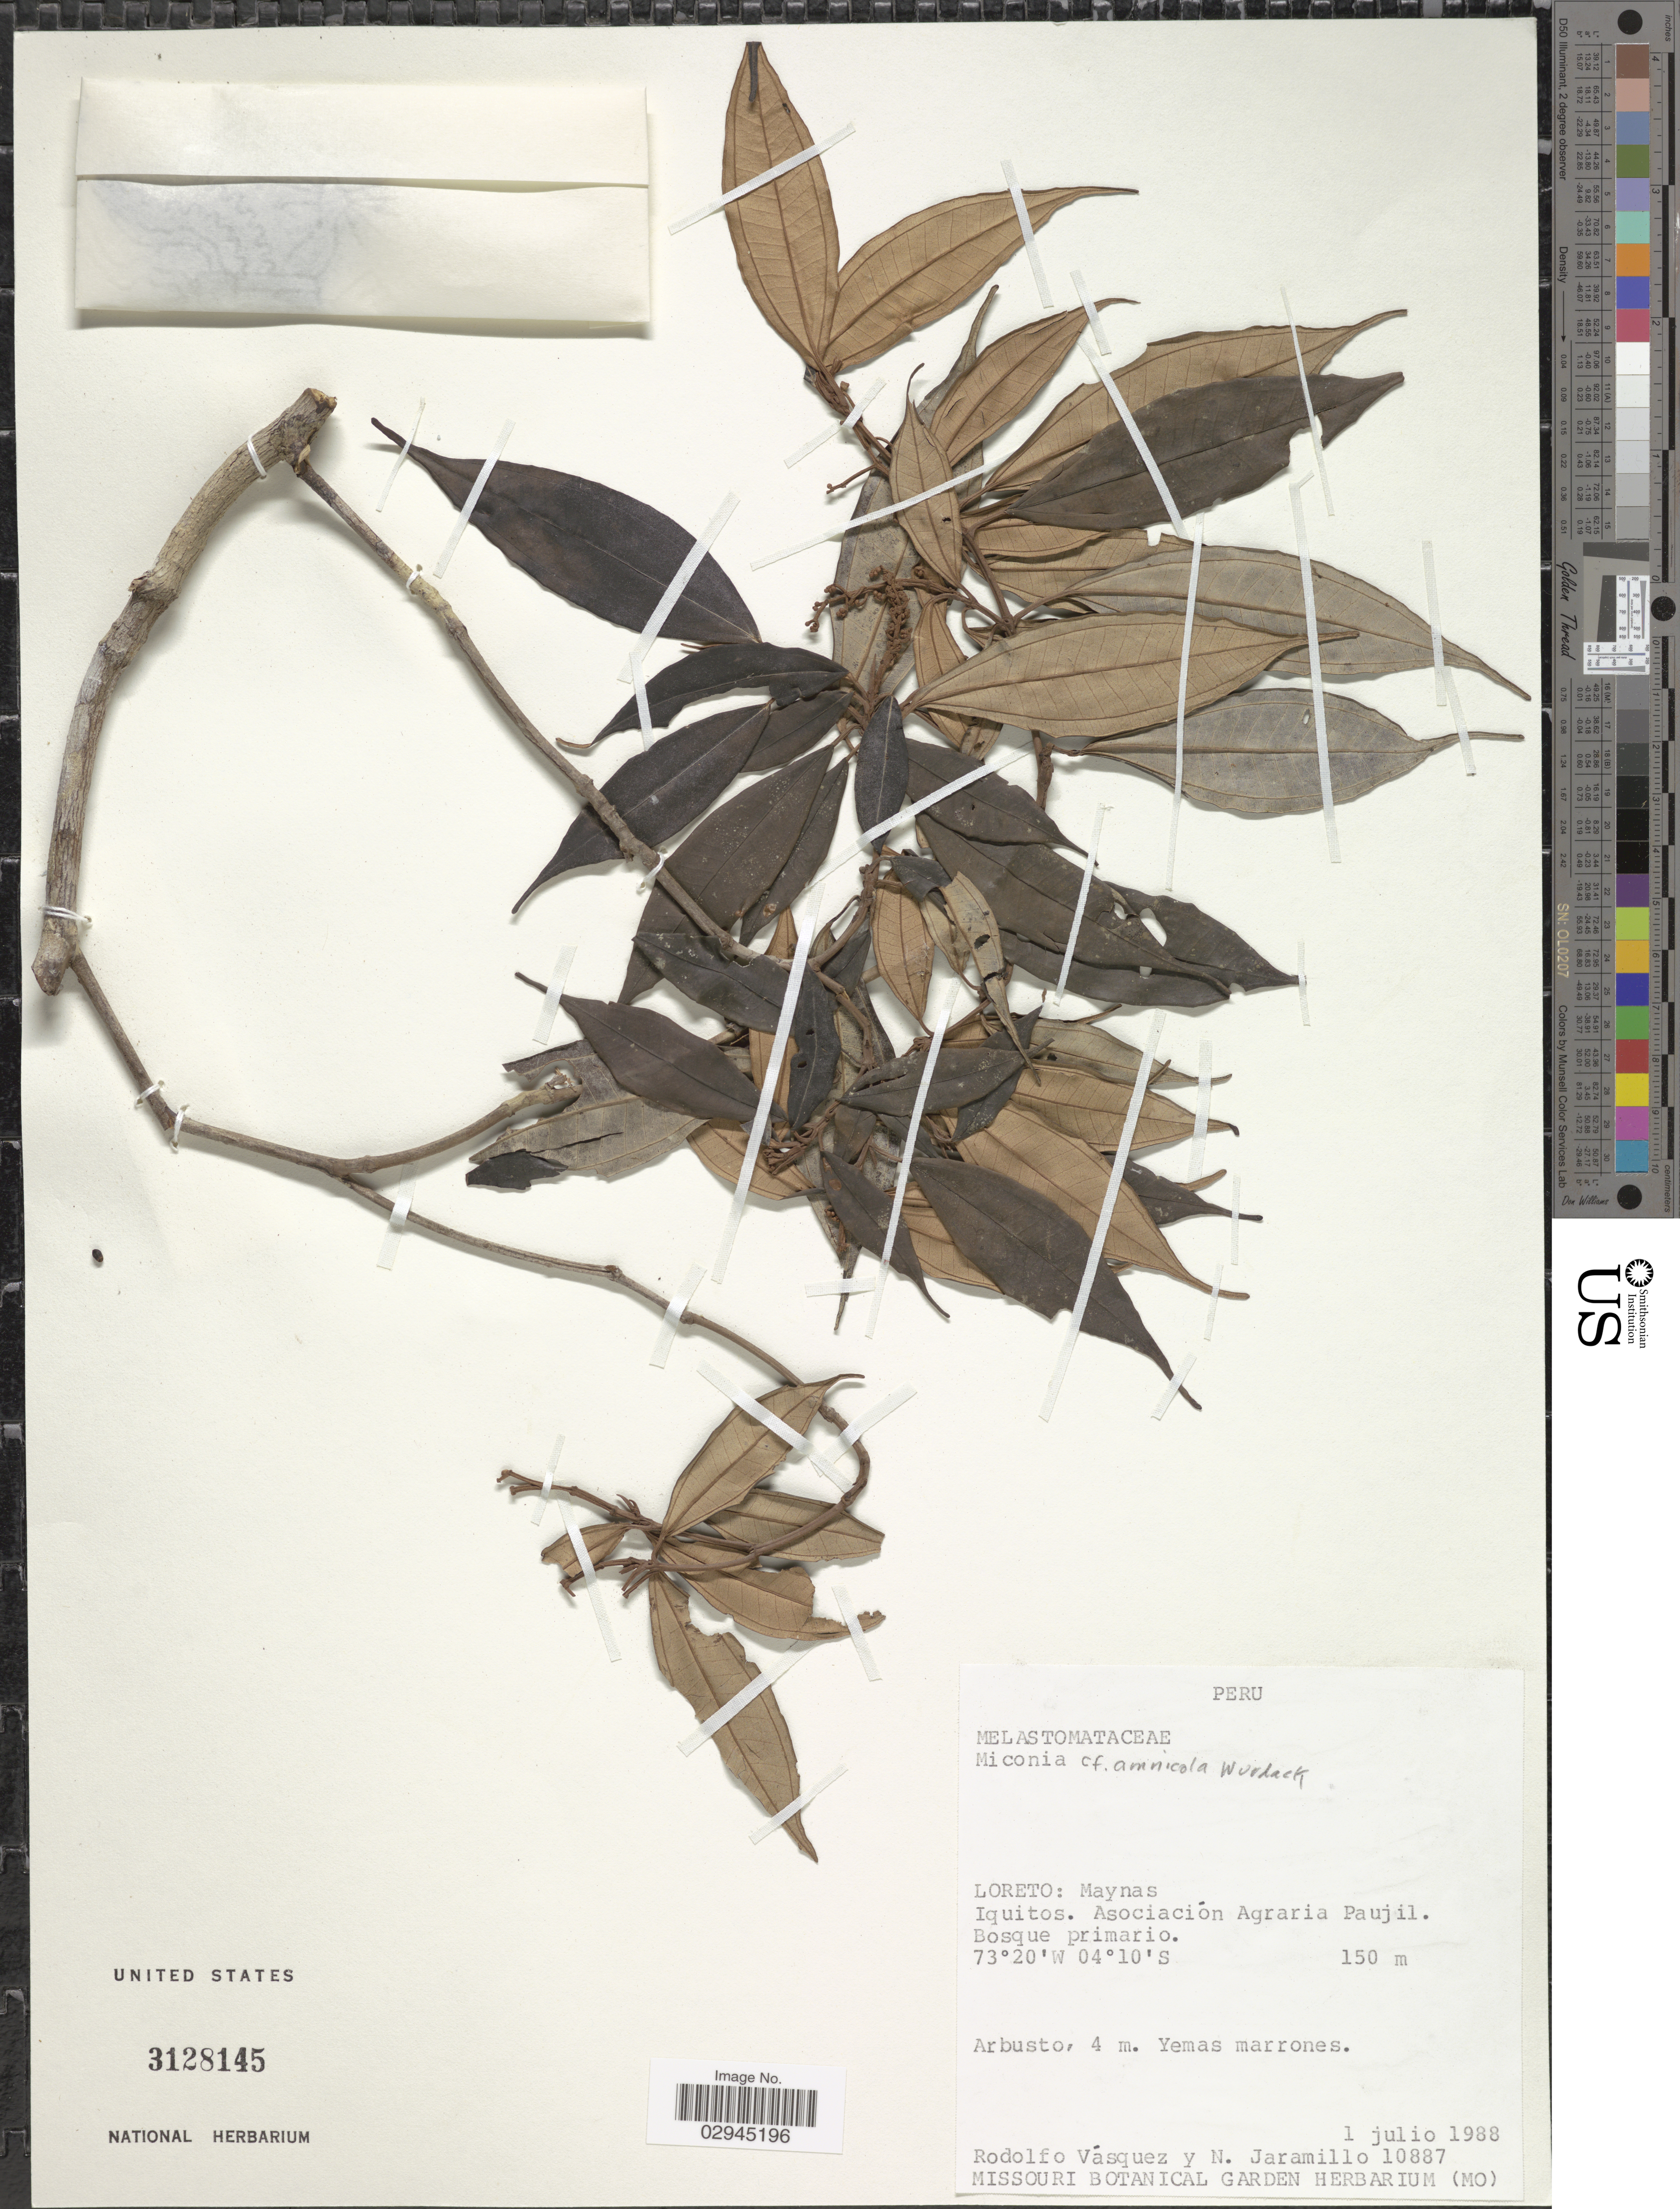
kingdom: Plantae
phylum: Tracheophyta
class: Magnoliopsida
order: Myrtales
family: Melastomataceae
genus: Miconia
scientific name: Miconia sp.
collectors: R. Vásquez & N. Jaramillo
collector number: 10887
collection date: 1988-07-01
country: Peru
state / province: Loreto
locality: Maynas. Iquitos. Asociación Agraria Paujil.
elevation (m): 150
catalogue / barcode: US 3128145